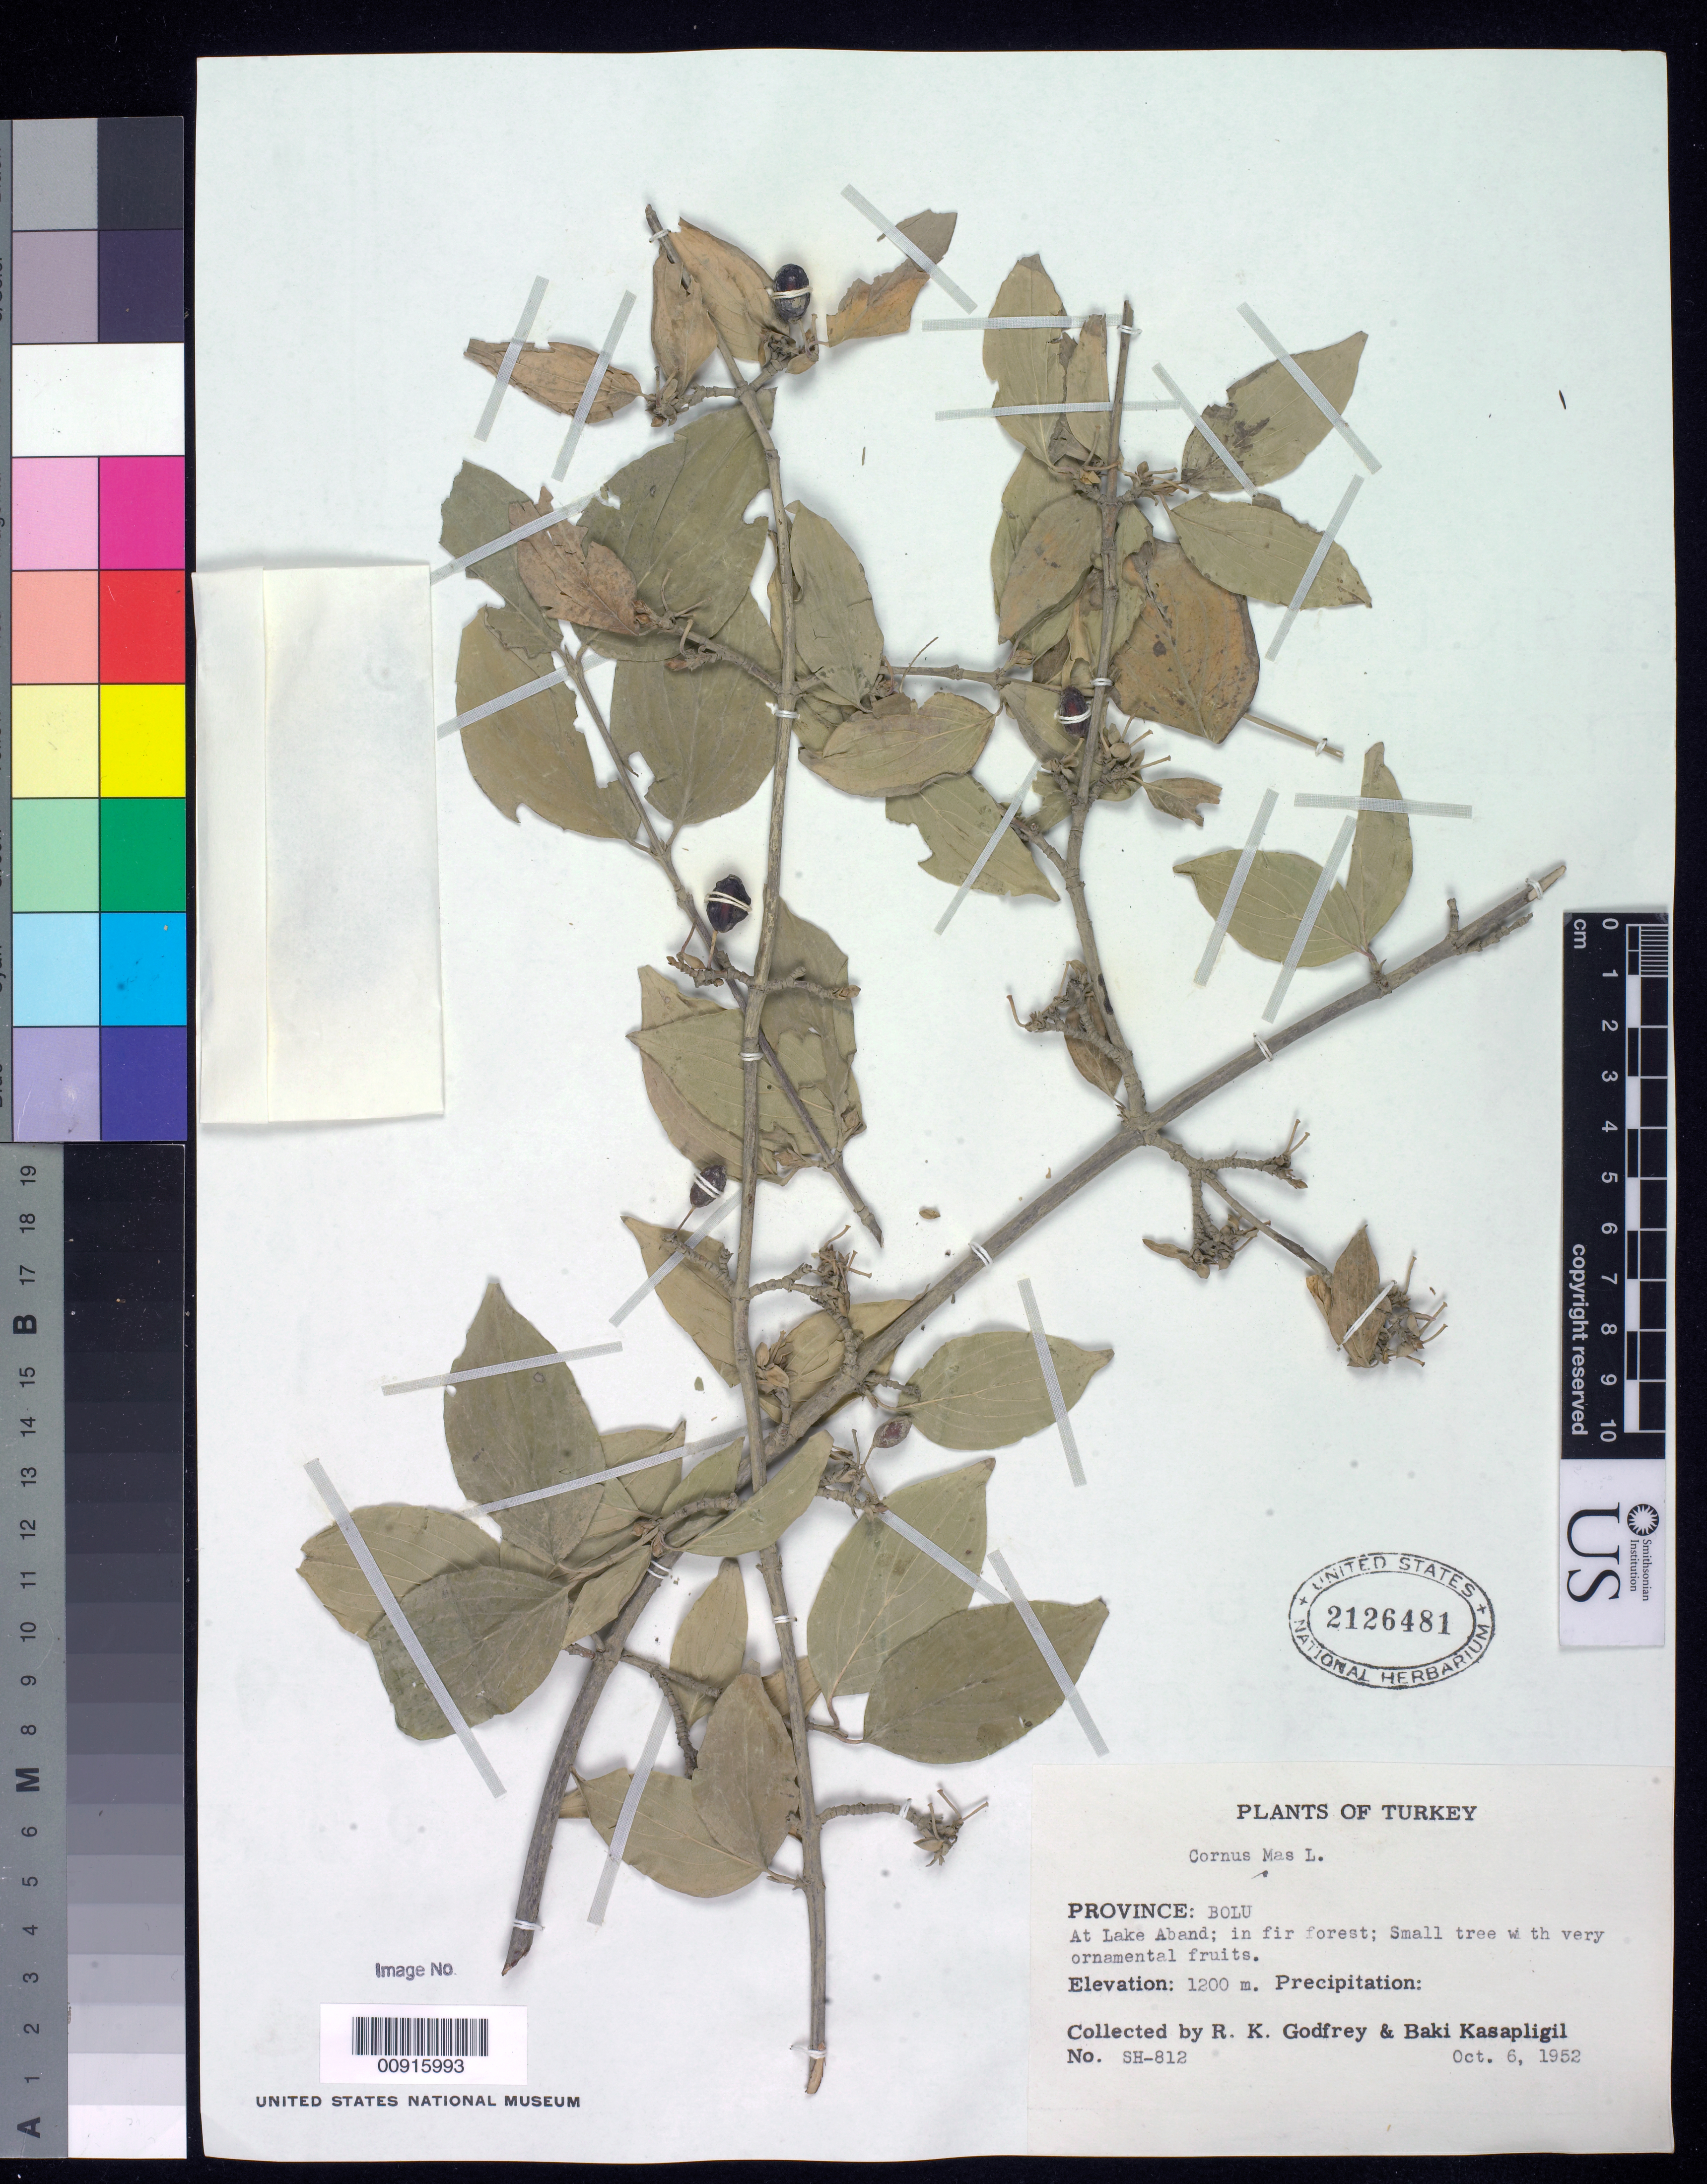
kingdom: Plantae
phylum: Tracheophyta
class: Magnoliopsida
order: Cornales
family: Cornaceae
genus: Cornus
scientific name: Cornus mas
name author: L.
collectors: R. K. Godfrey & B. Kasapligil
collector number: SH 812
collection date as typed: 06 Oct 1952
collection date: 1952-10-06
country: Turkey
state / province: Bolu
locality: At Lake Aband; in fir forest.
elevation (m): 1200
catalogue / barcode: US 2126481